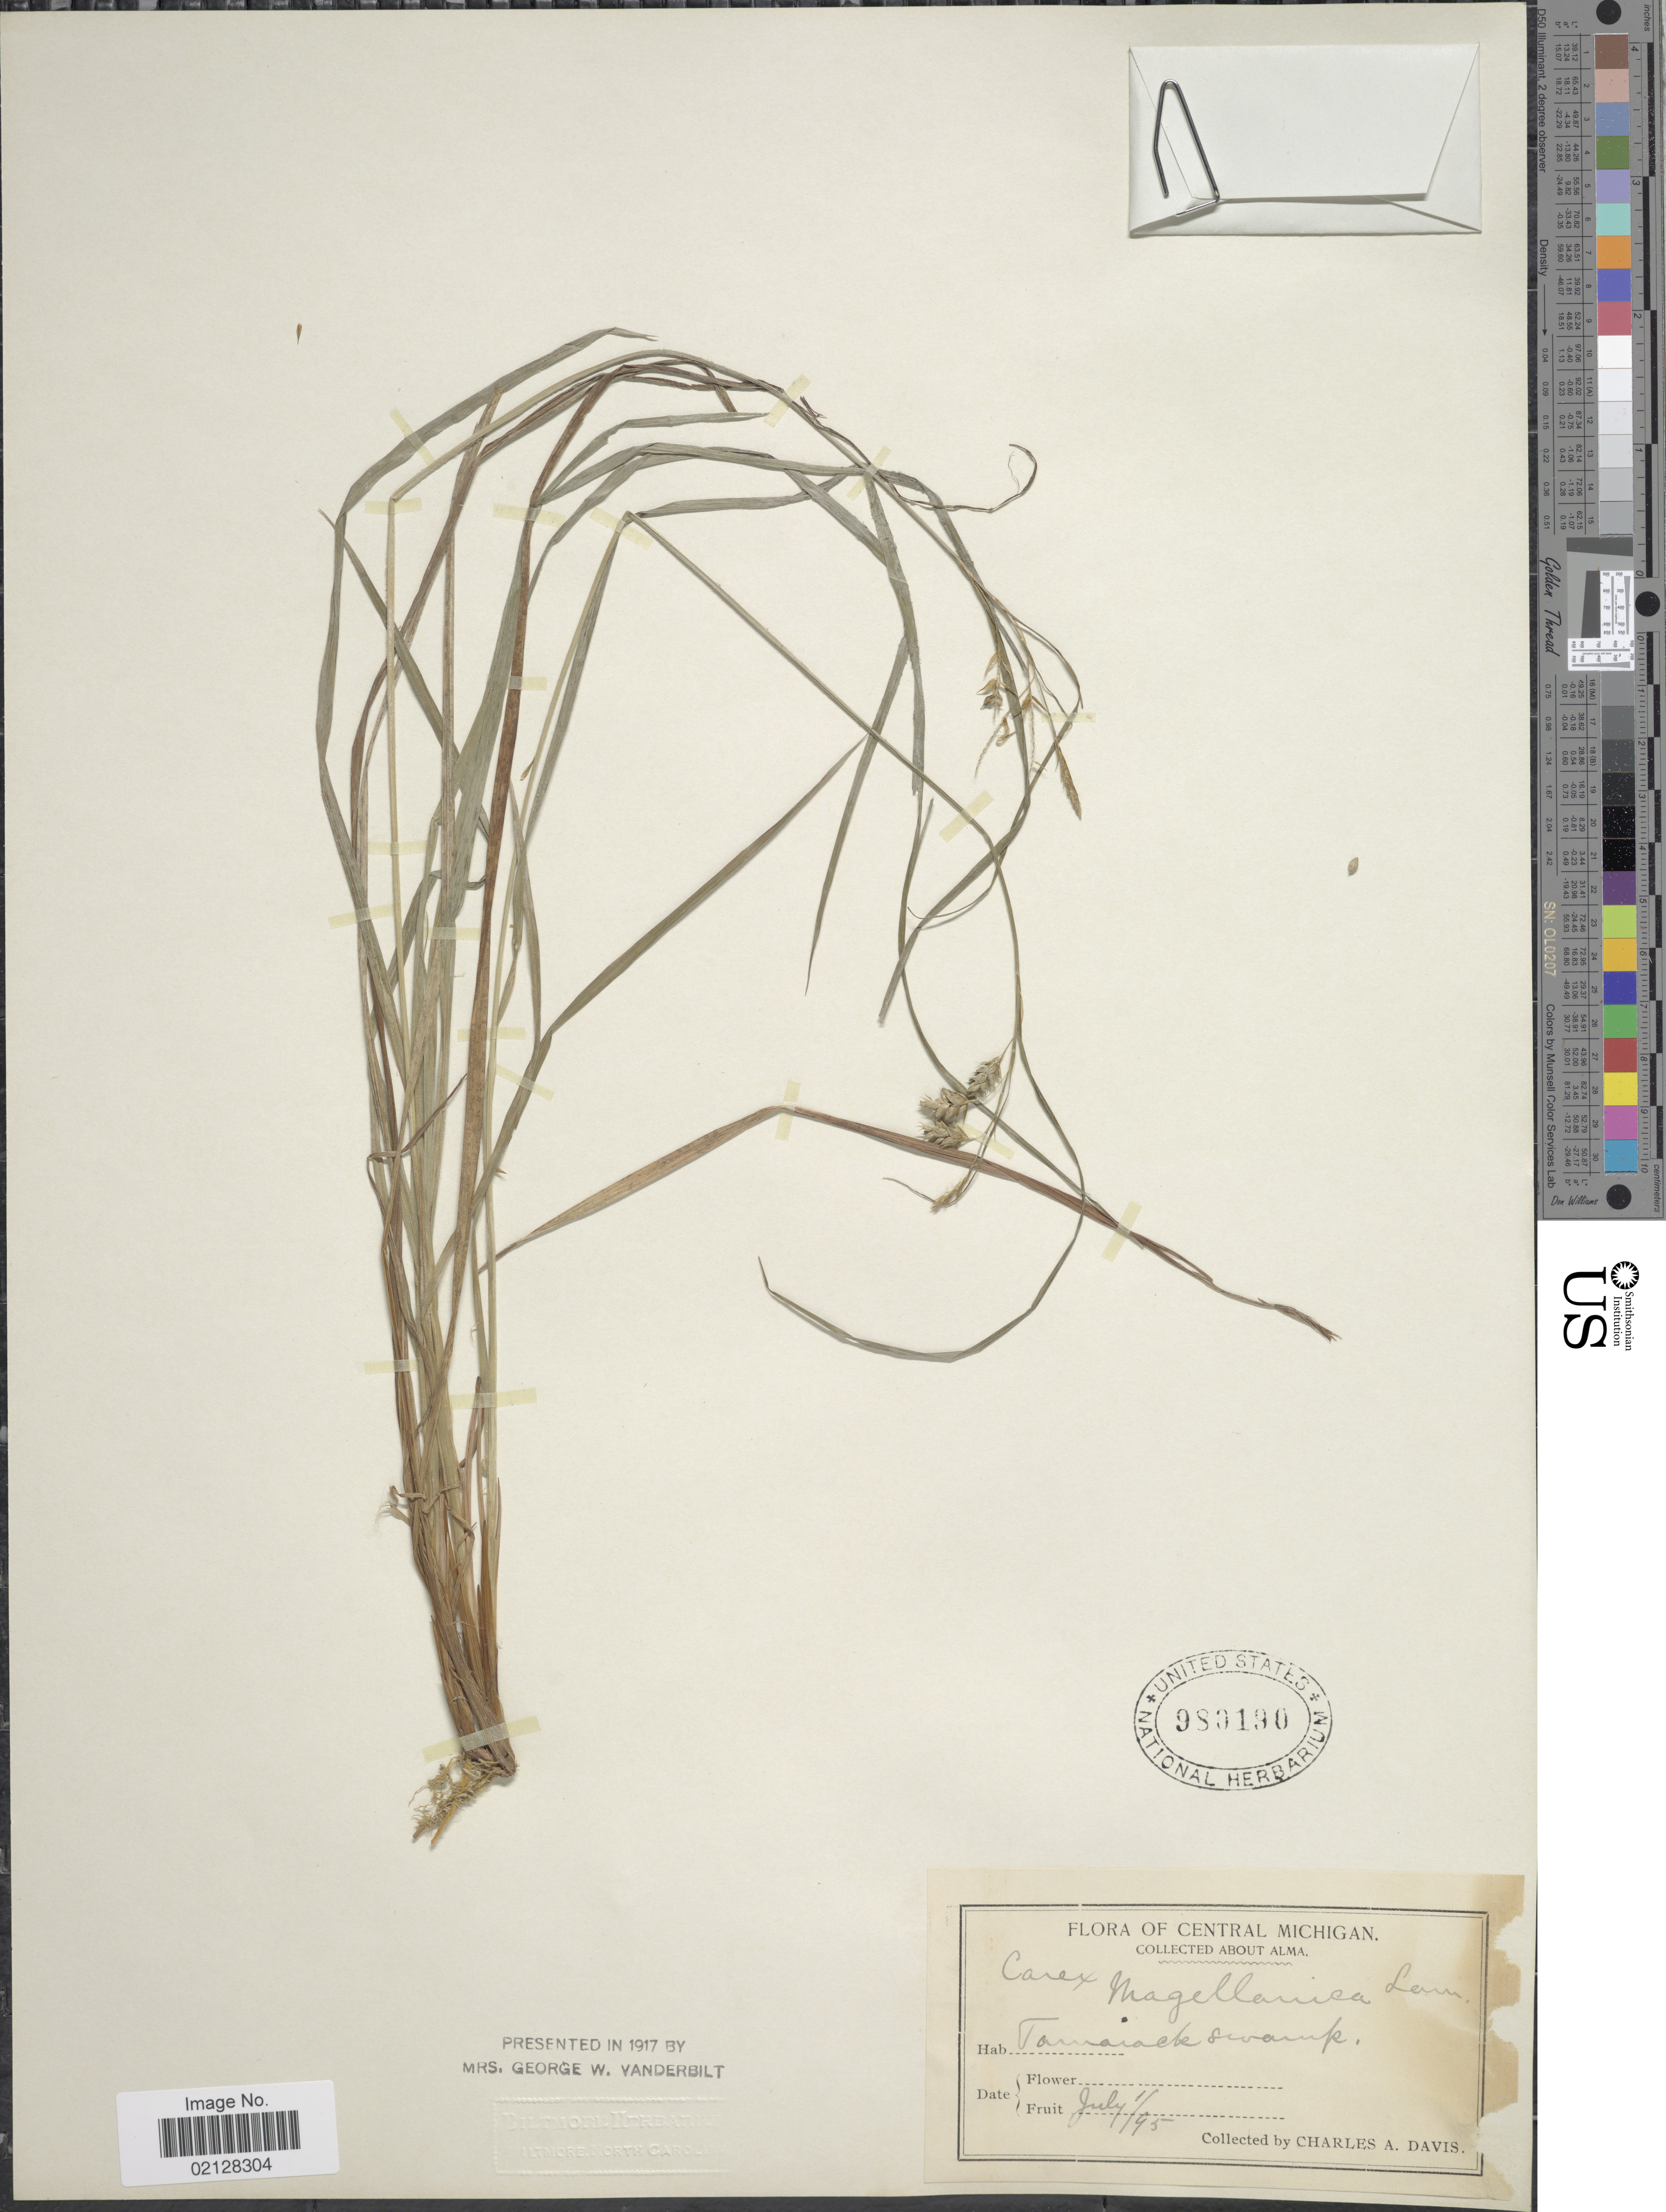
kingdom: Plantae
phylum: Tracheophyta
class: Liliopsida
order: Poales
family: Cyperaceae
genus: Carex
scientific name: Carex magellanica subsp. irrigua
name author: (Wahlenb.) Hiitonen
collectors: C. Davis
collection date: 1895-07-01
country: United States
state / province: Michigan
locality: Central Michigan, about Alma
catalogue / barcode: US 980190